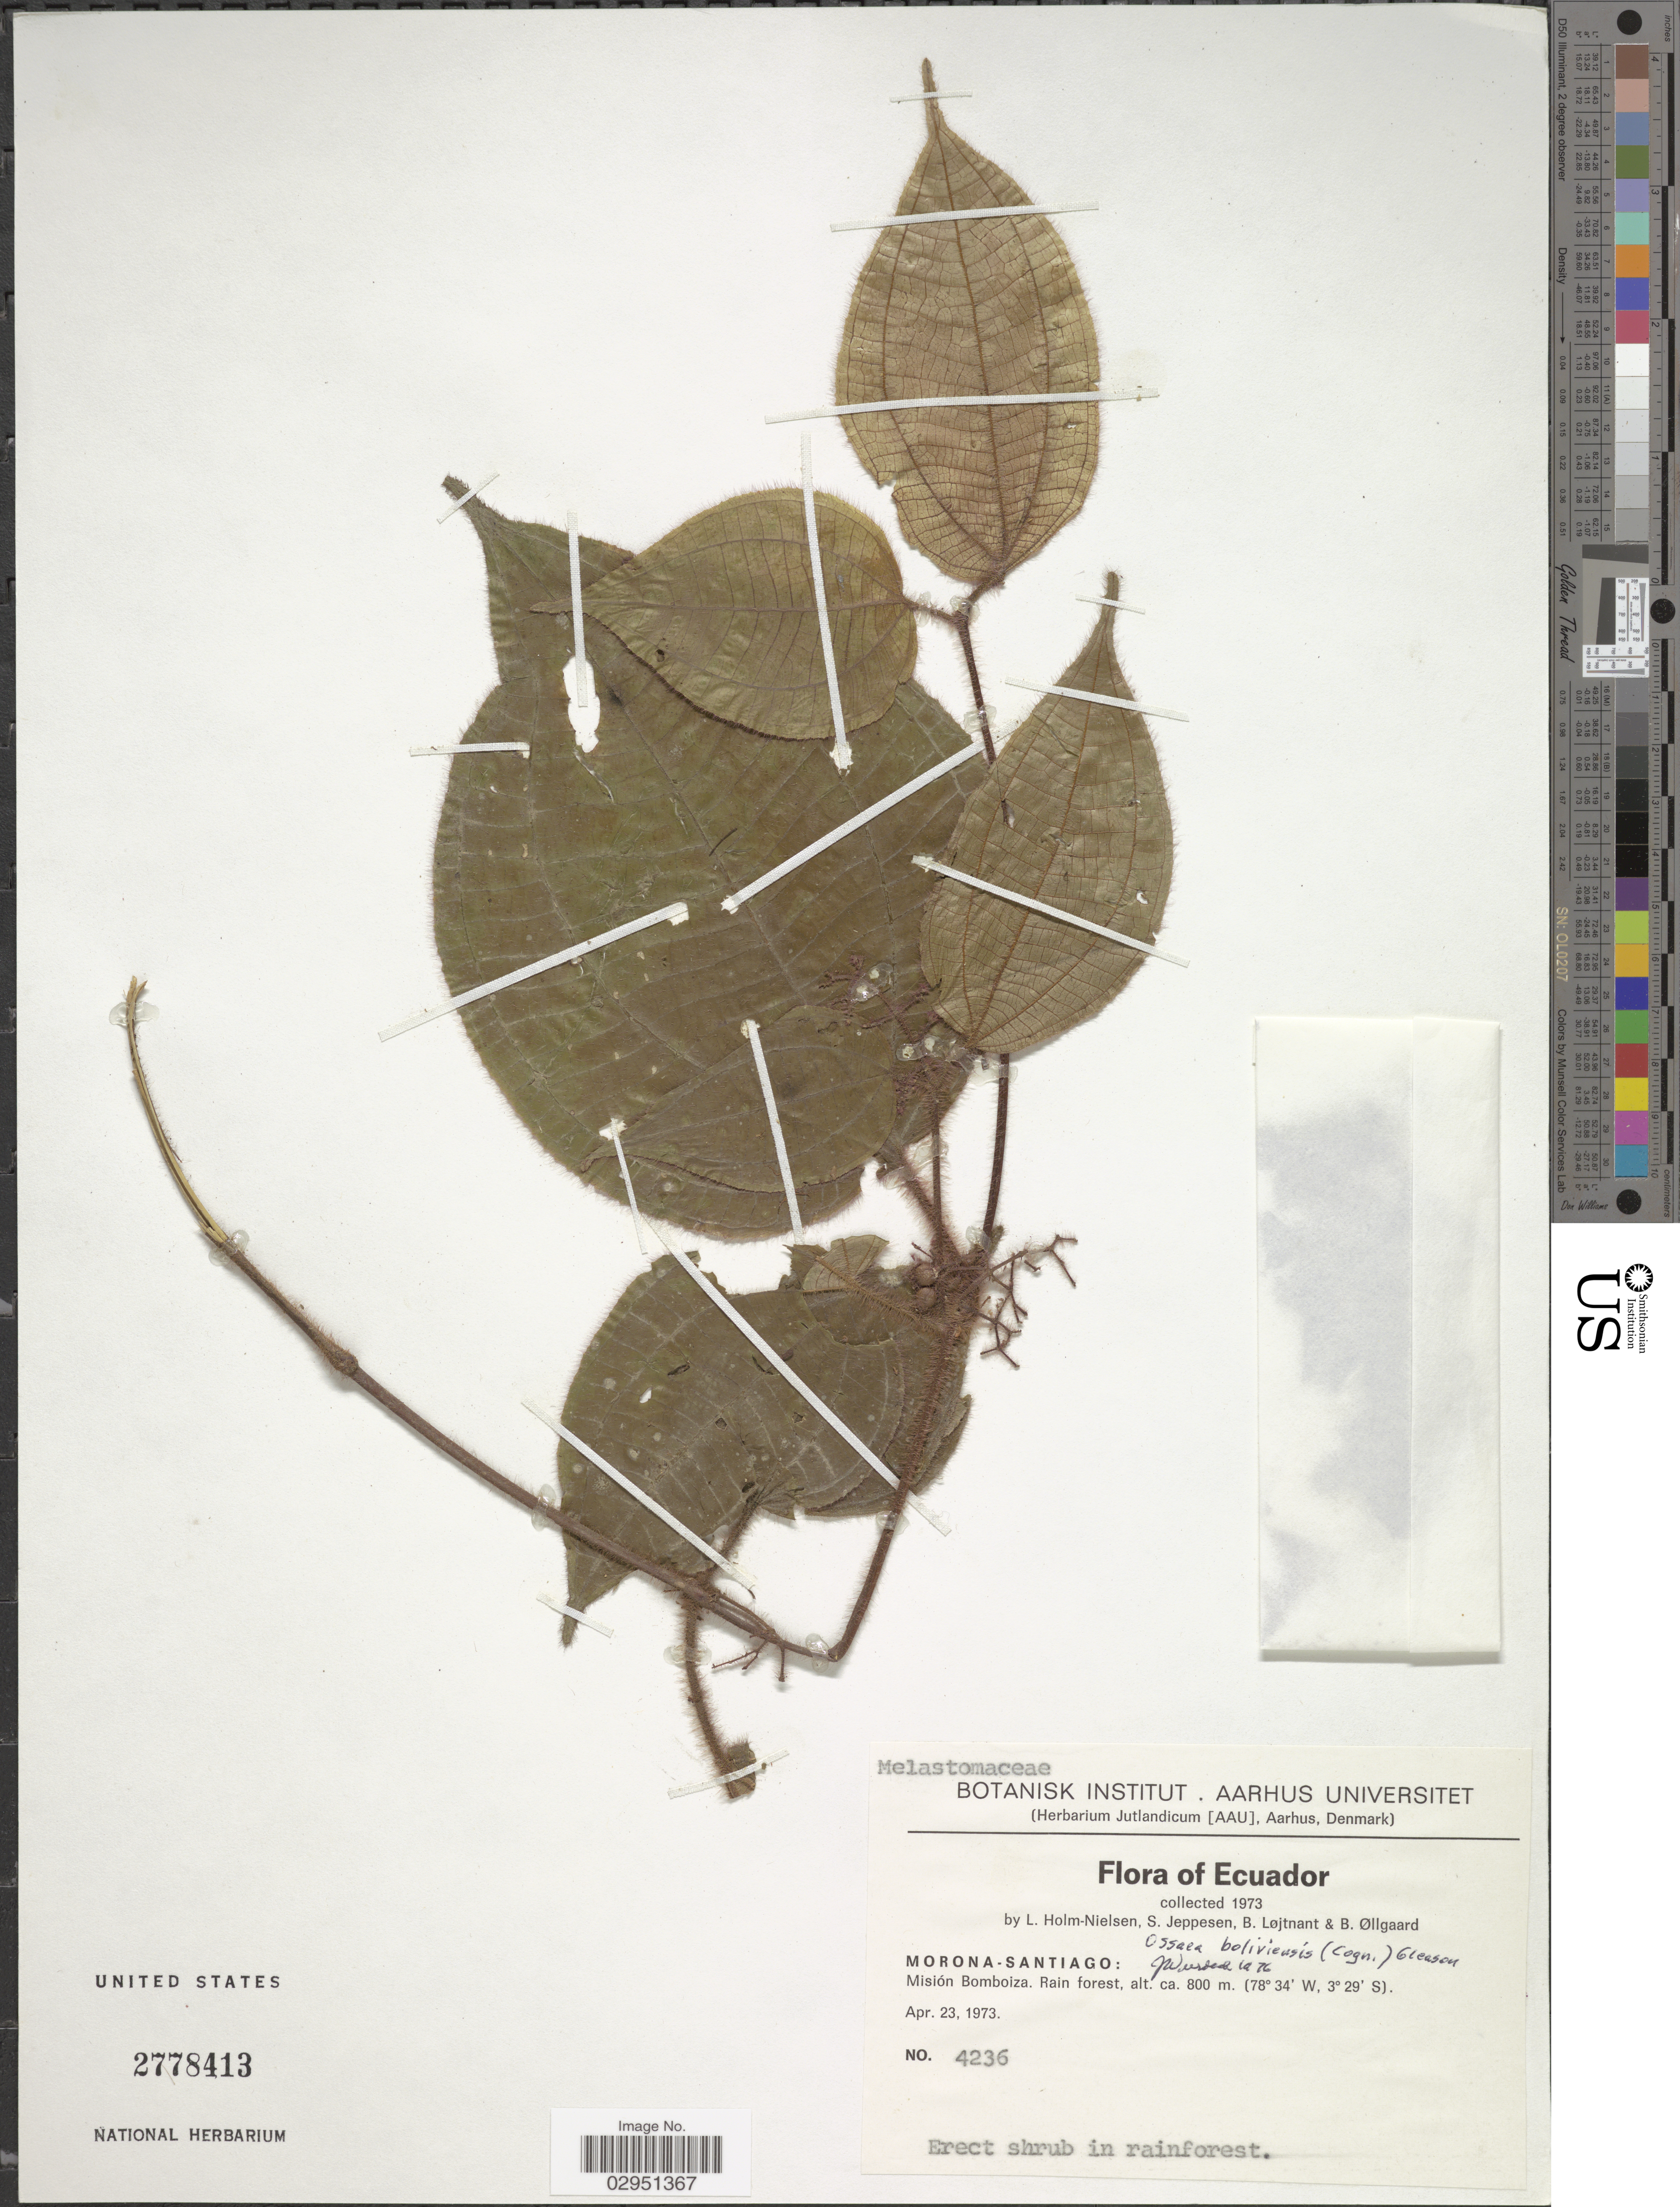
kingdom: Plantae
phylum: Tracheophyta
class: Magnoliopsida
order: Myrtales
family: Melastomataceae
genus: Ossaea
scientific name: Ossaea boliviensis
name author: (Cogn.) Gleason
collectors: L. Holm-Nielsen, S. Jeppesen, B. Löjtnant & B. Øllgaard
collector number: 4236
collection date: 1973-04-23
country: Ecuador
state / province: Morona-Santiago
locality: Misión Bomboiza, Rain Forest.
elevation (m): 800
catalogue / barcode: US 2778413